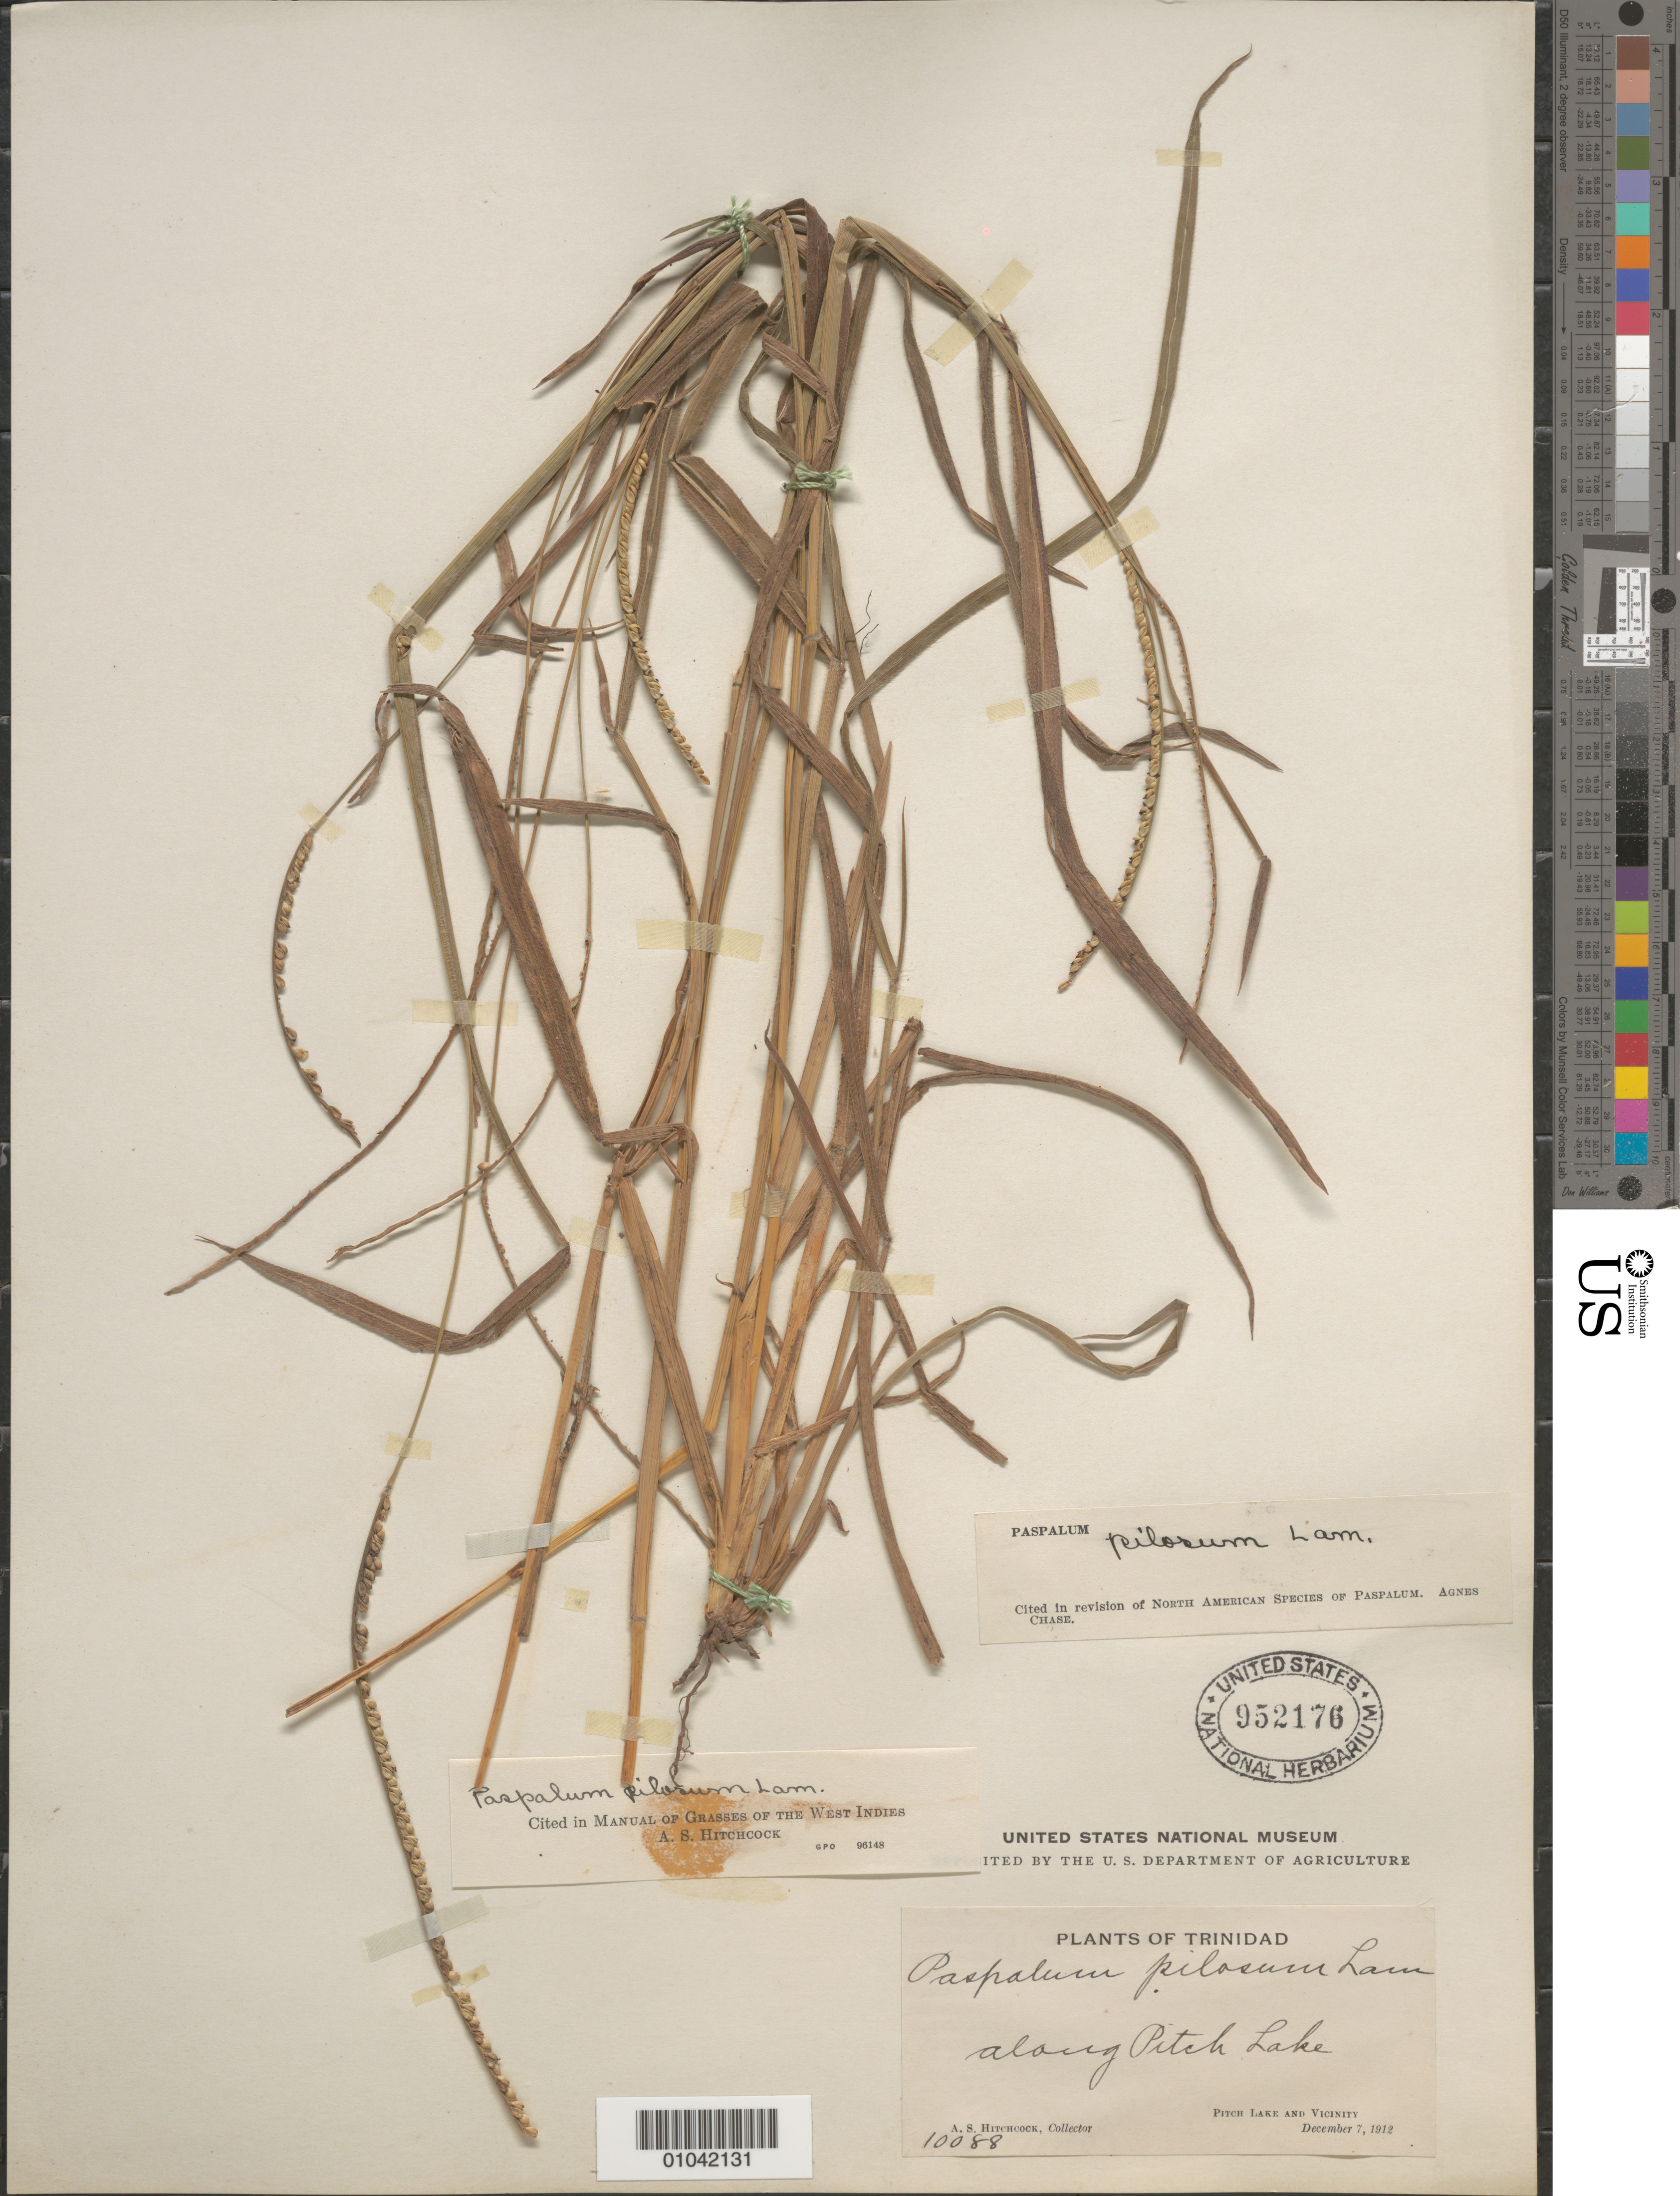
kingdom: Plantae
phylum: Tracheophyta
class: Liliopsida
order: Poales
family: Poaceae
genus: Paspalum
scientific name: Paspalum pilosum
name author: Lam.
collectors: A. S. Hitchcock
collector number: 10088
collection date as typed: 07 Dec 1912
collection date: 1912-12-07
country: Trinidad and Tobago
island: Trinidad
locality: Along Pitch Lake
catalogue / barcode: US 952176